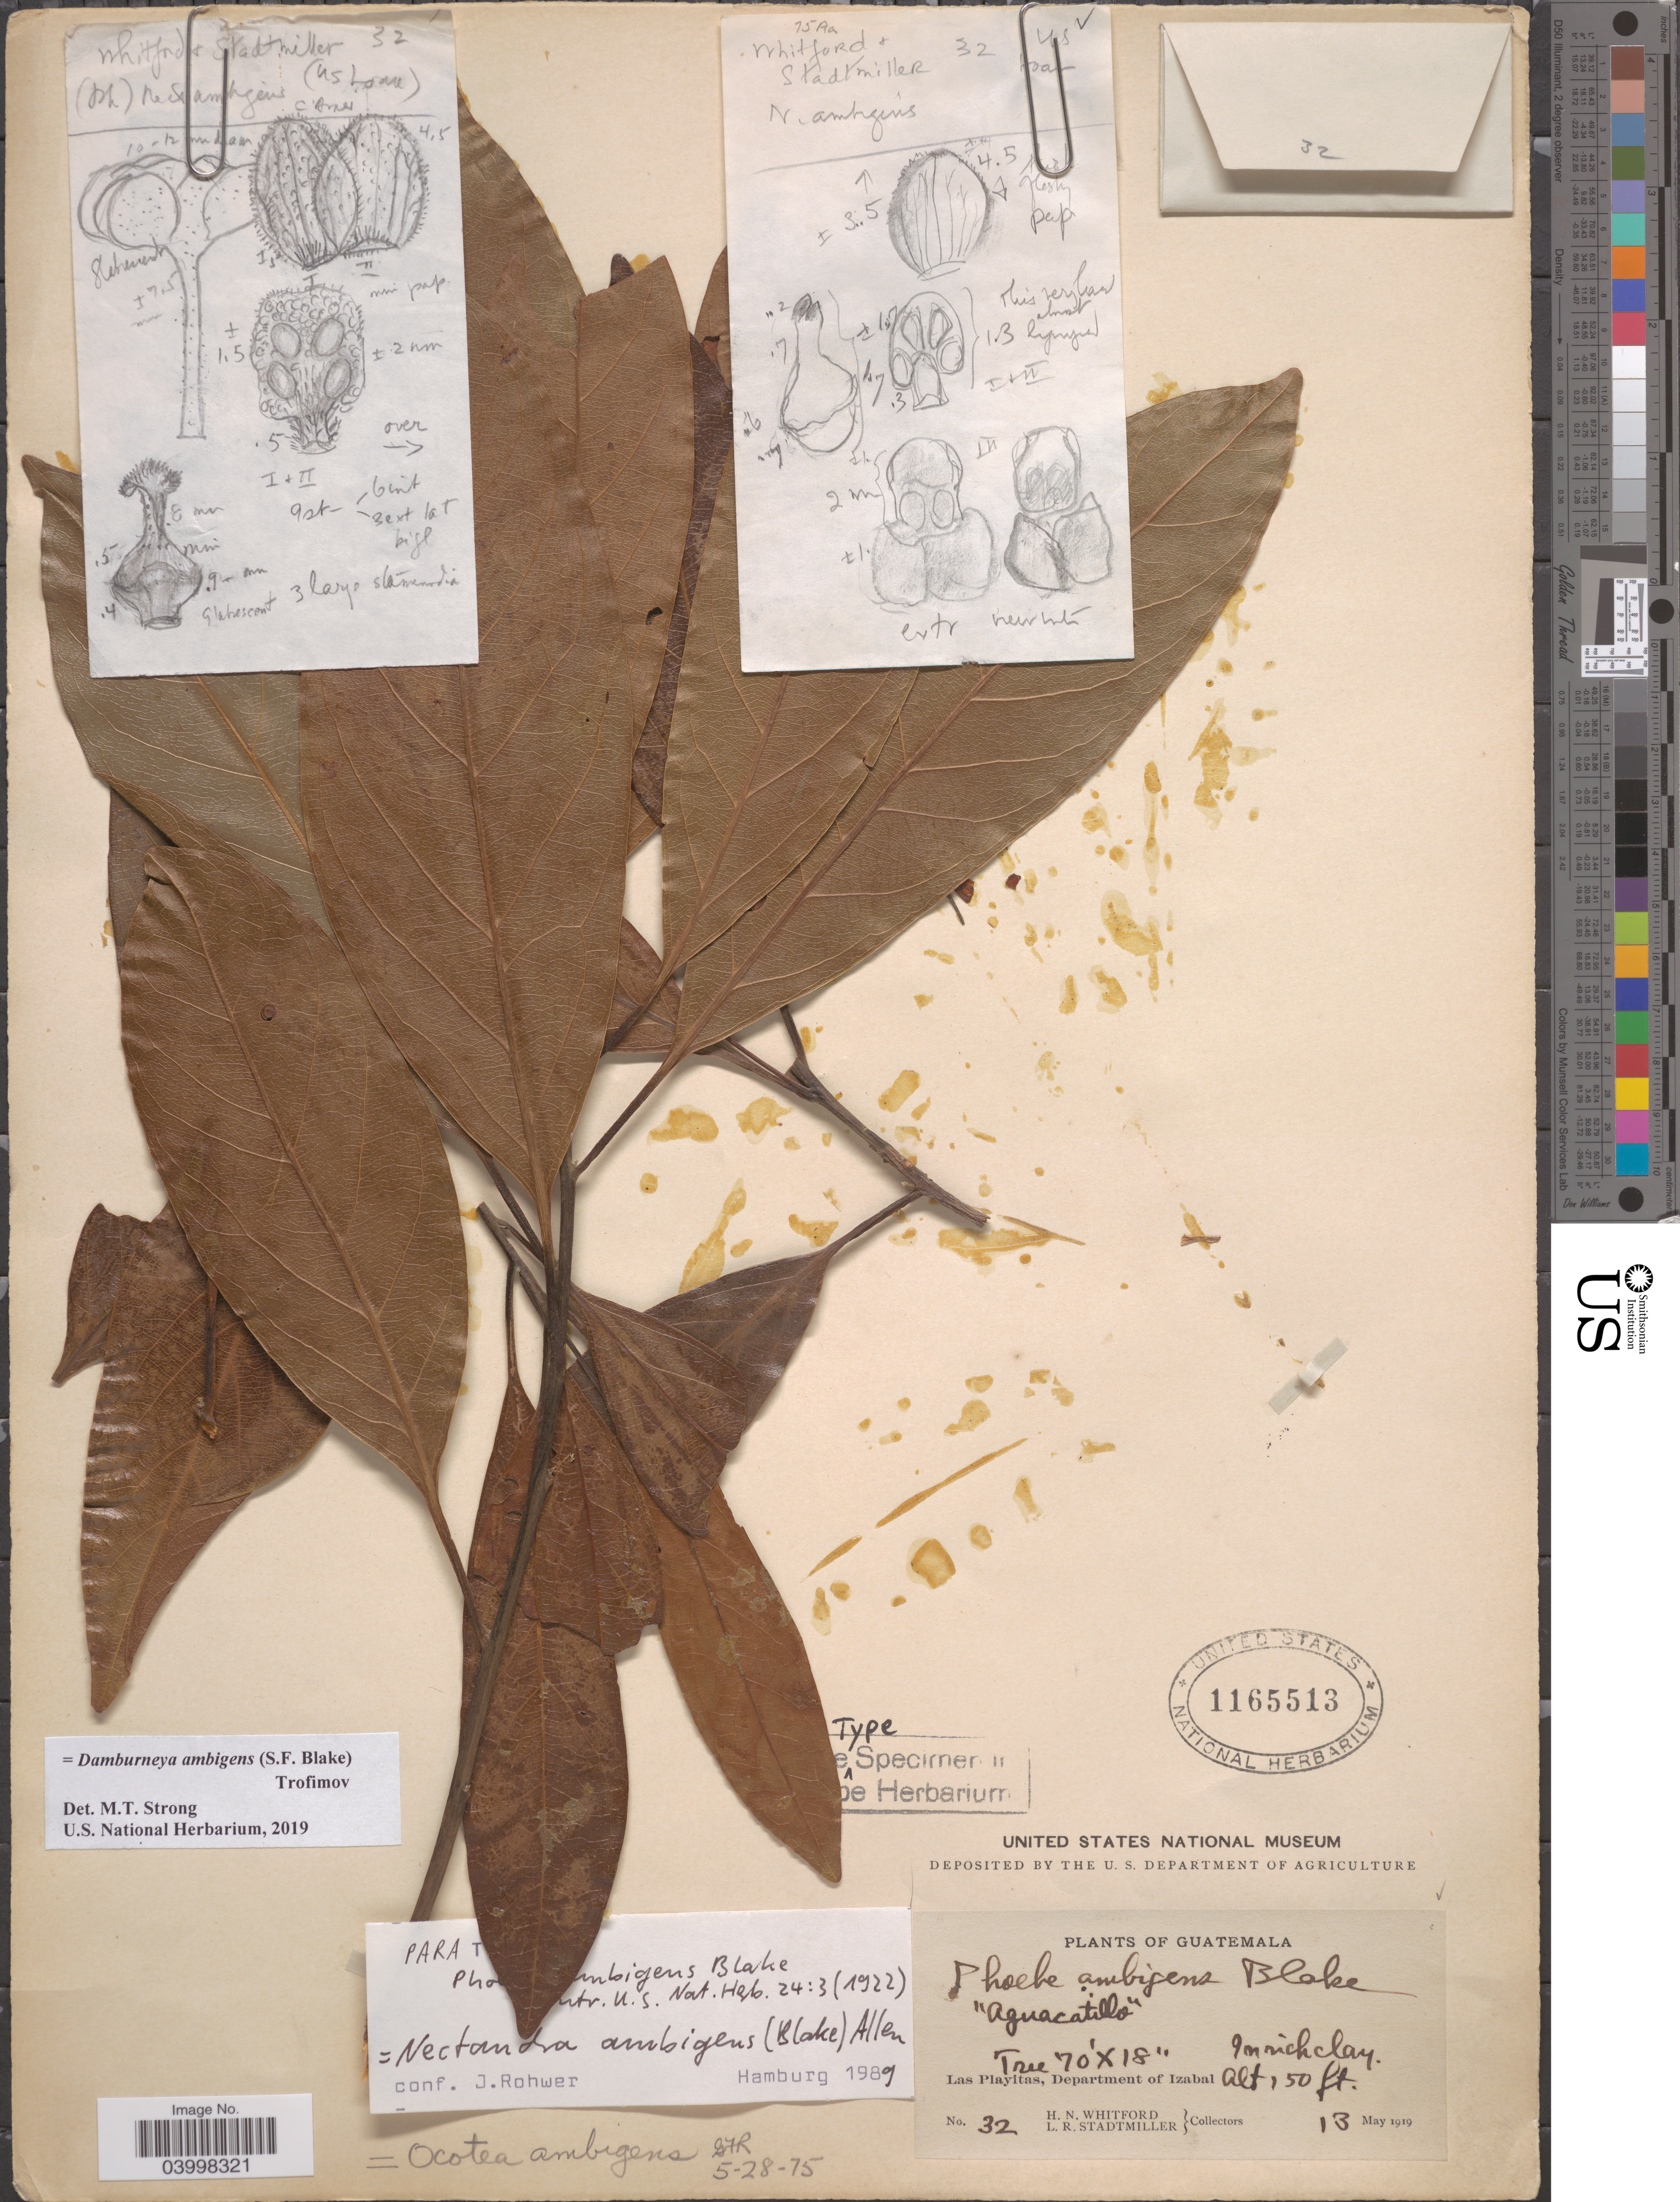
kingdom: Plantae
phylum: Tracheophyta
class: Magnoliopsida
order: Laurales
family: Lauraceae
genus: Damburneya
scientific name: Damburneya ambigens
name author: (S.F. Blake) Trofimov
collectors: H. N. Whitford & L. Stadtmiller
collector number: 32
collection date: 1919-05-13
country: Guatemala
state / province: Izabal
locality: Las Playitas, Department of Izabal.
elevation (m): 46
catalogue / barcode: US 1165513